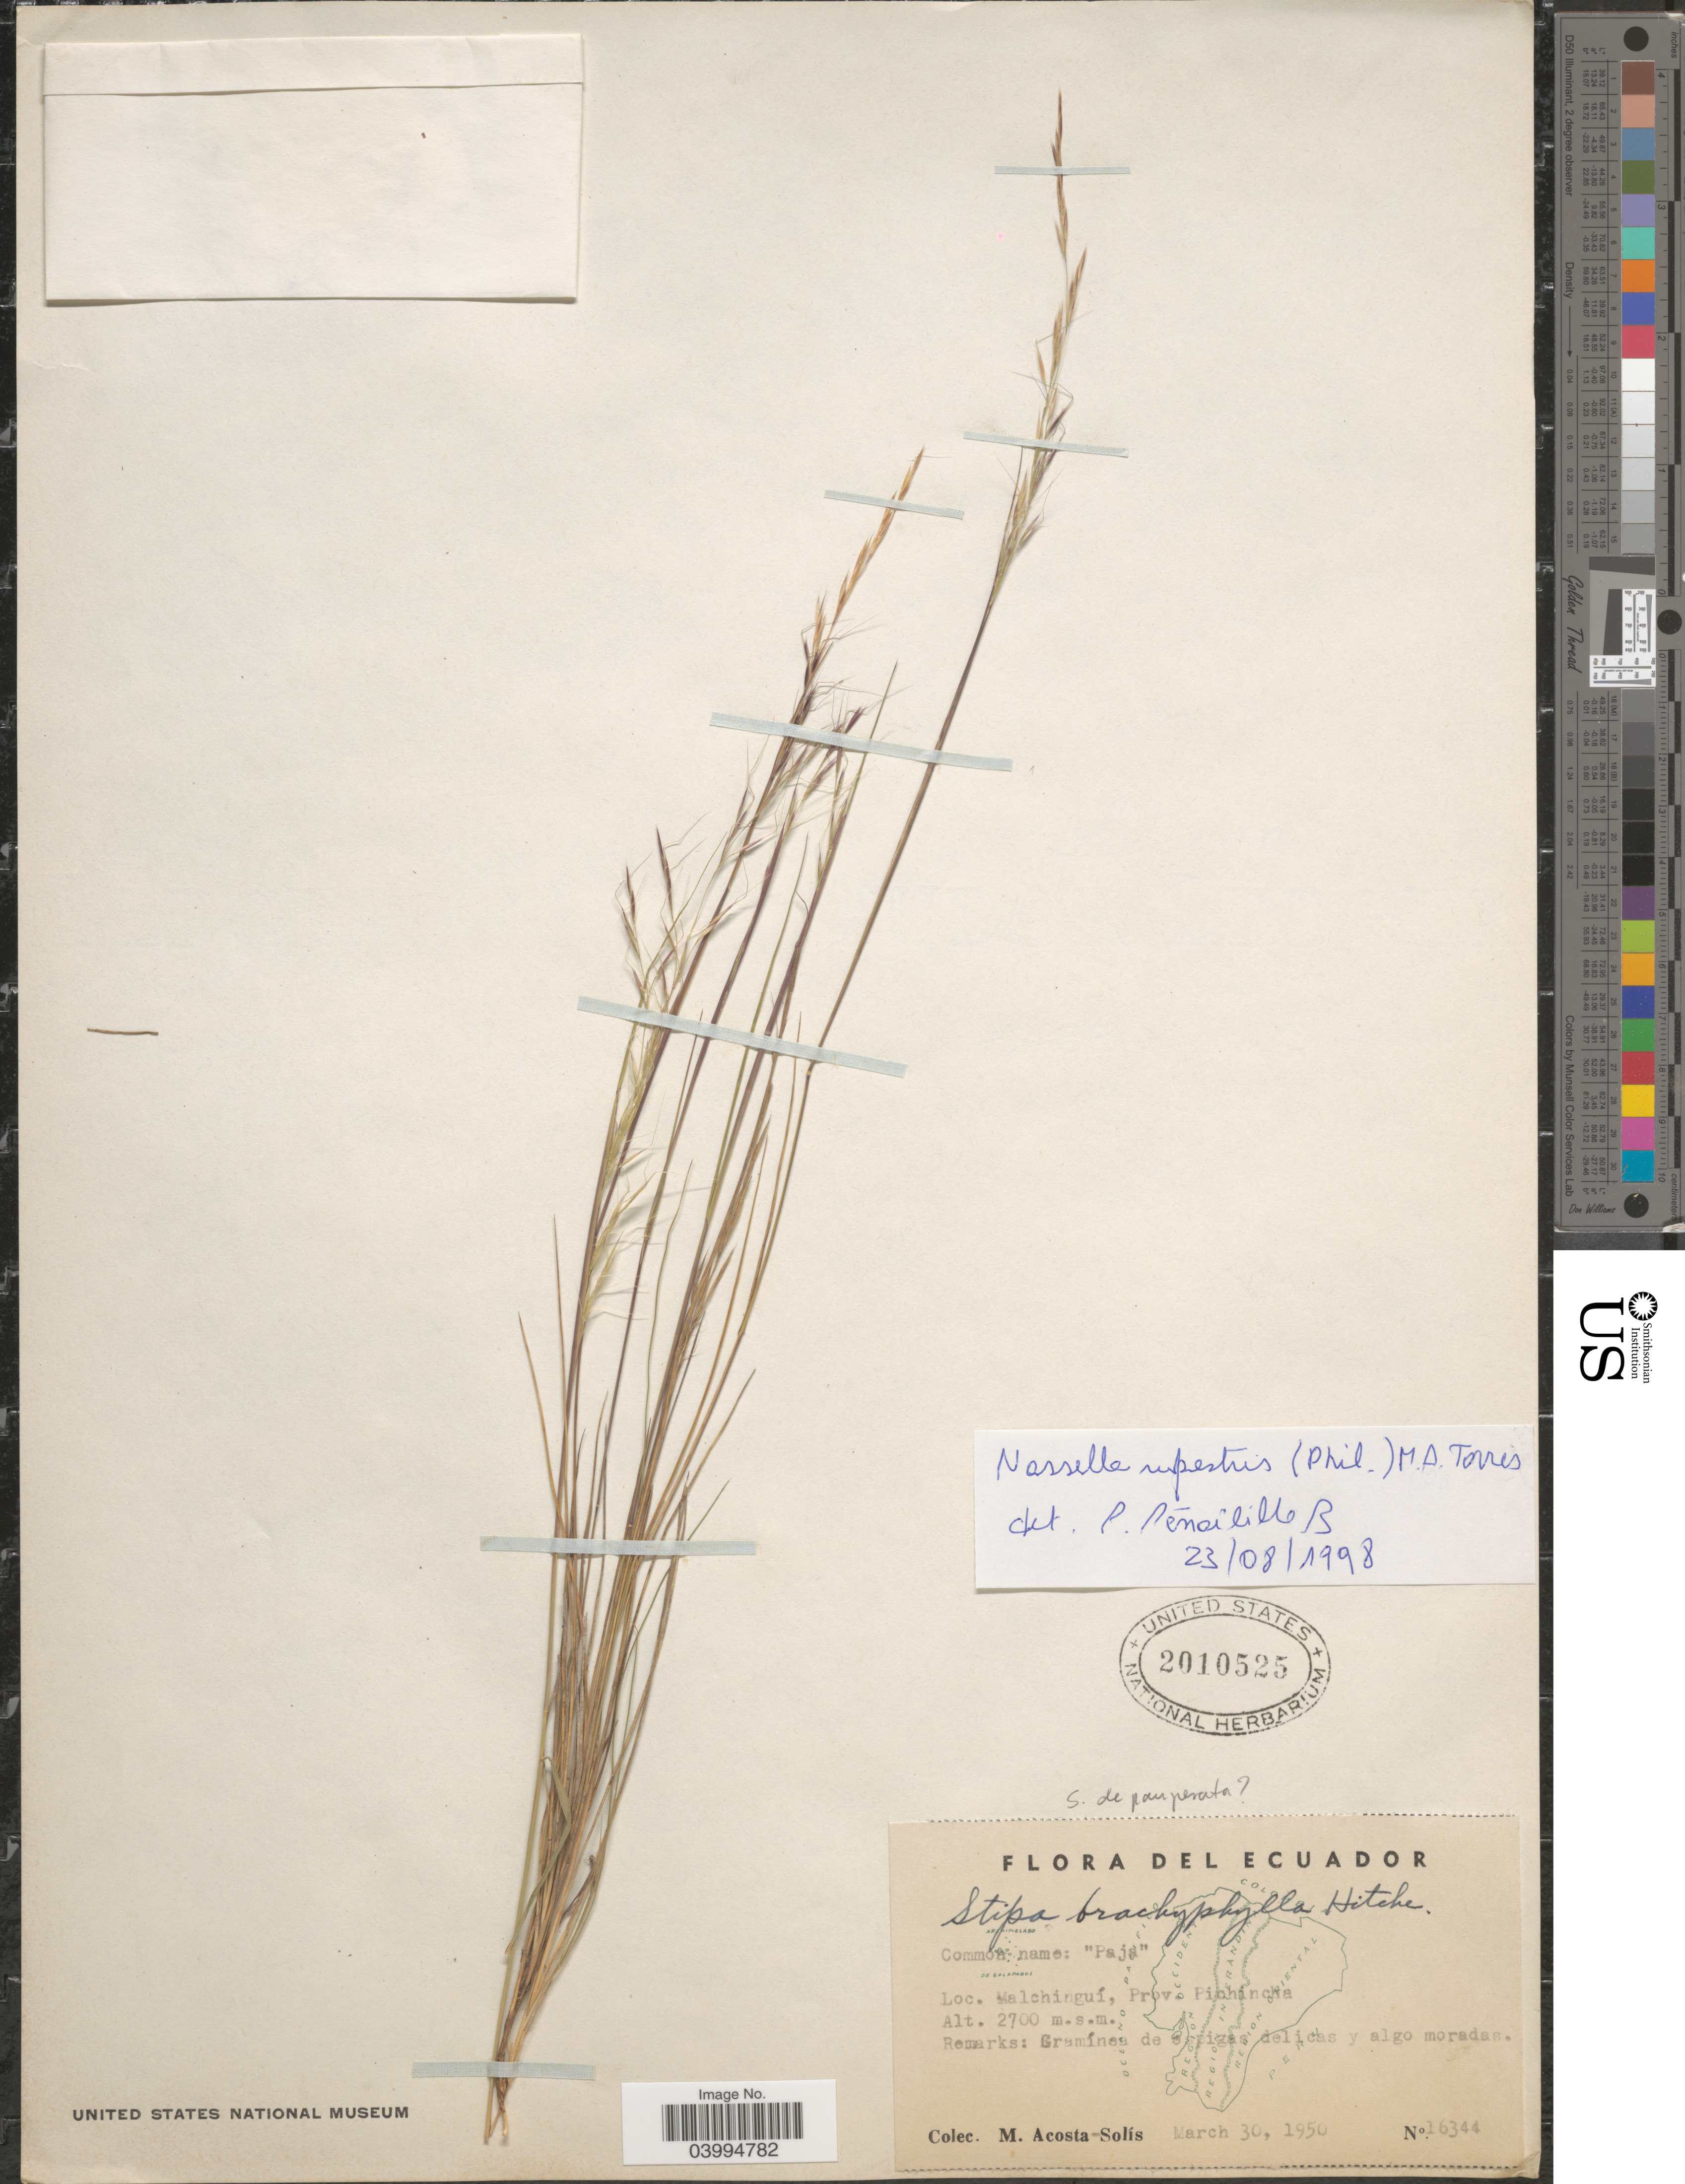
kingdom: Plantae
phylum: Tracheophyta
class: Liliopsida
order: Poales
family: Poaceae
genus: Nassella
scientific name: Nassella rupestris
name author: (Phil.) A.M. Torres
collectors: M. Acosta Solis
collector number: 16344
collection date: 1950-03-30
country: Ecuador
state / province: Pichincha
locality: Malchinguí.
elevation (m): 2700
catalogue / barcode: US 2010525